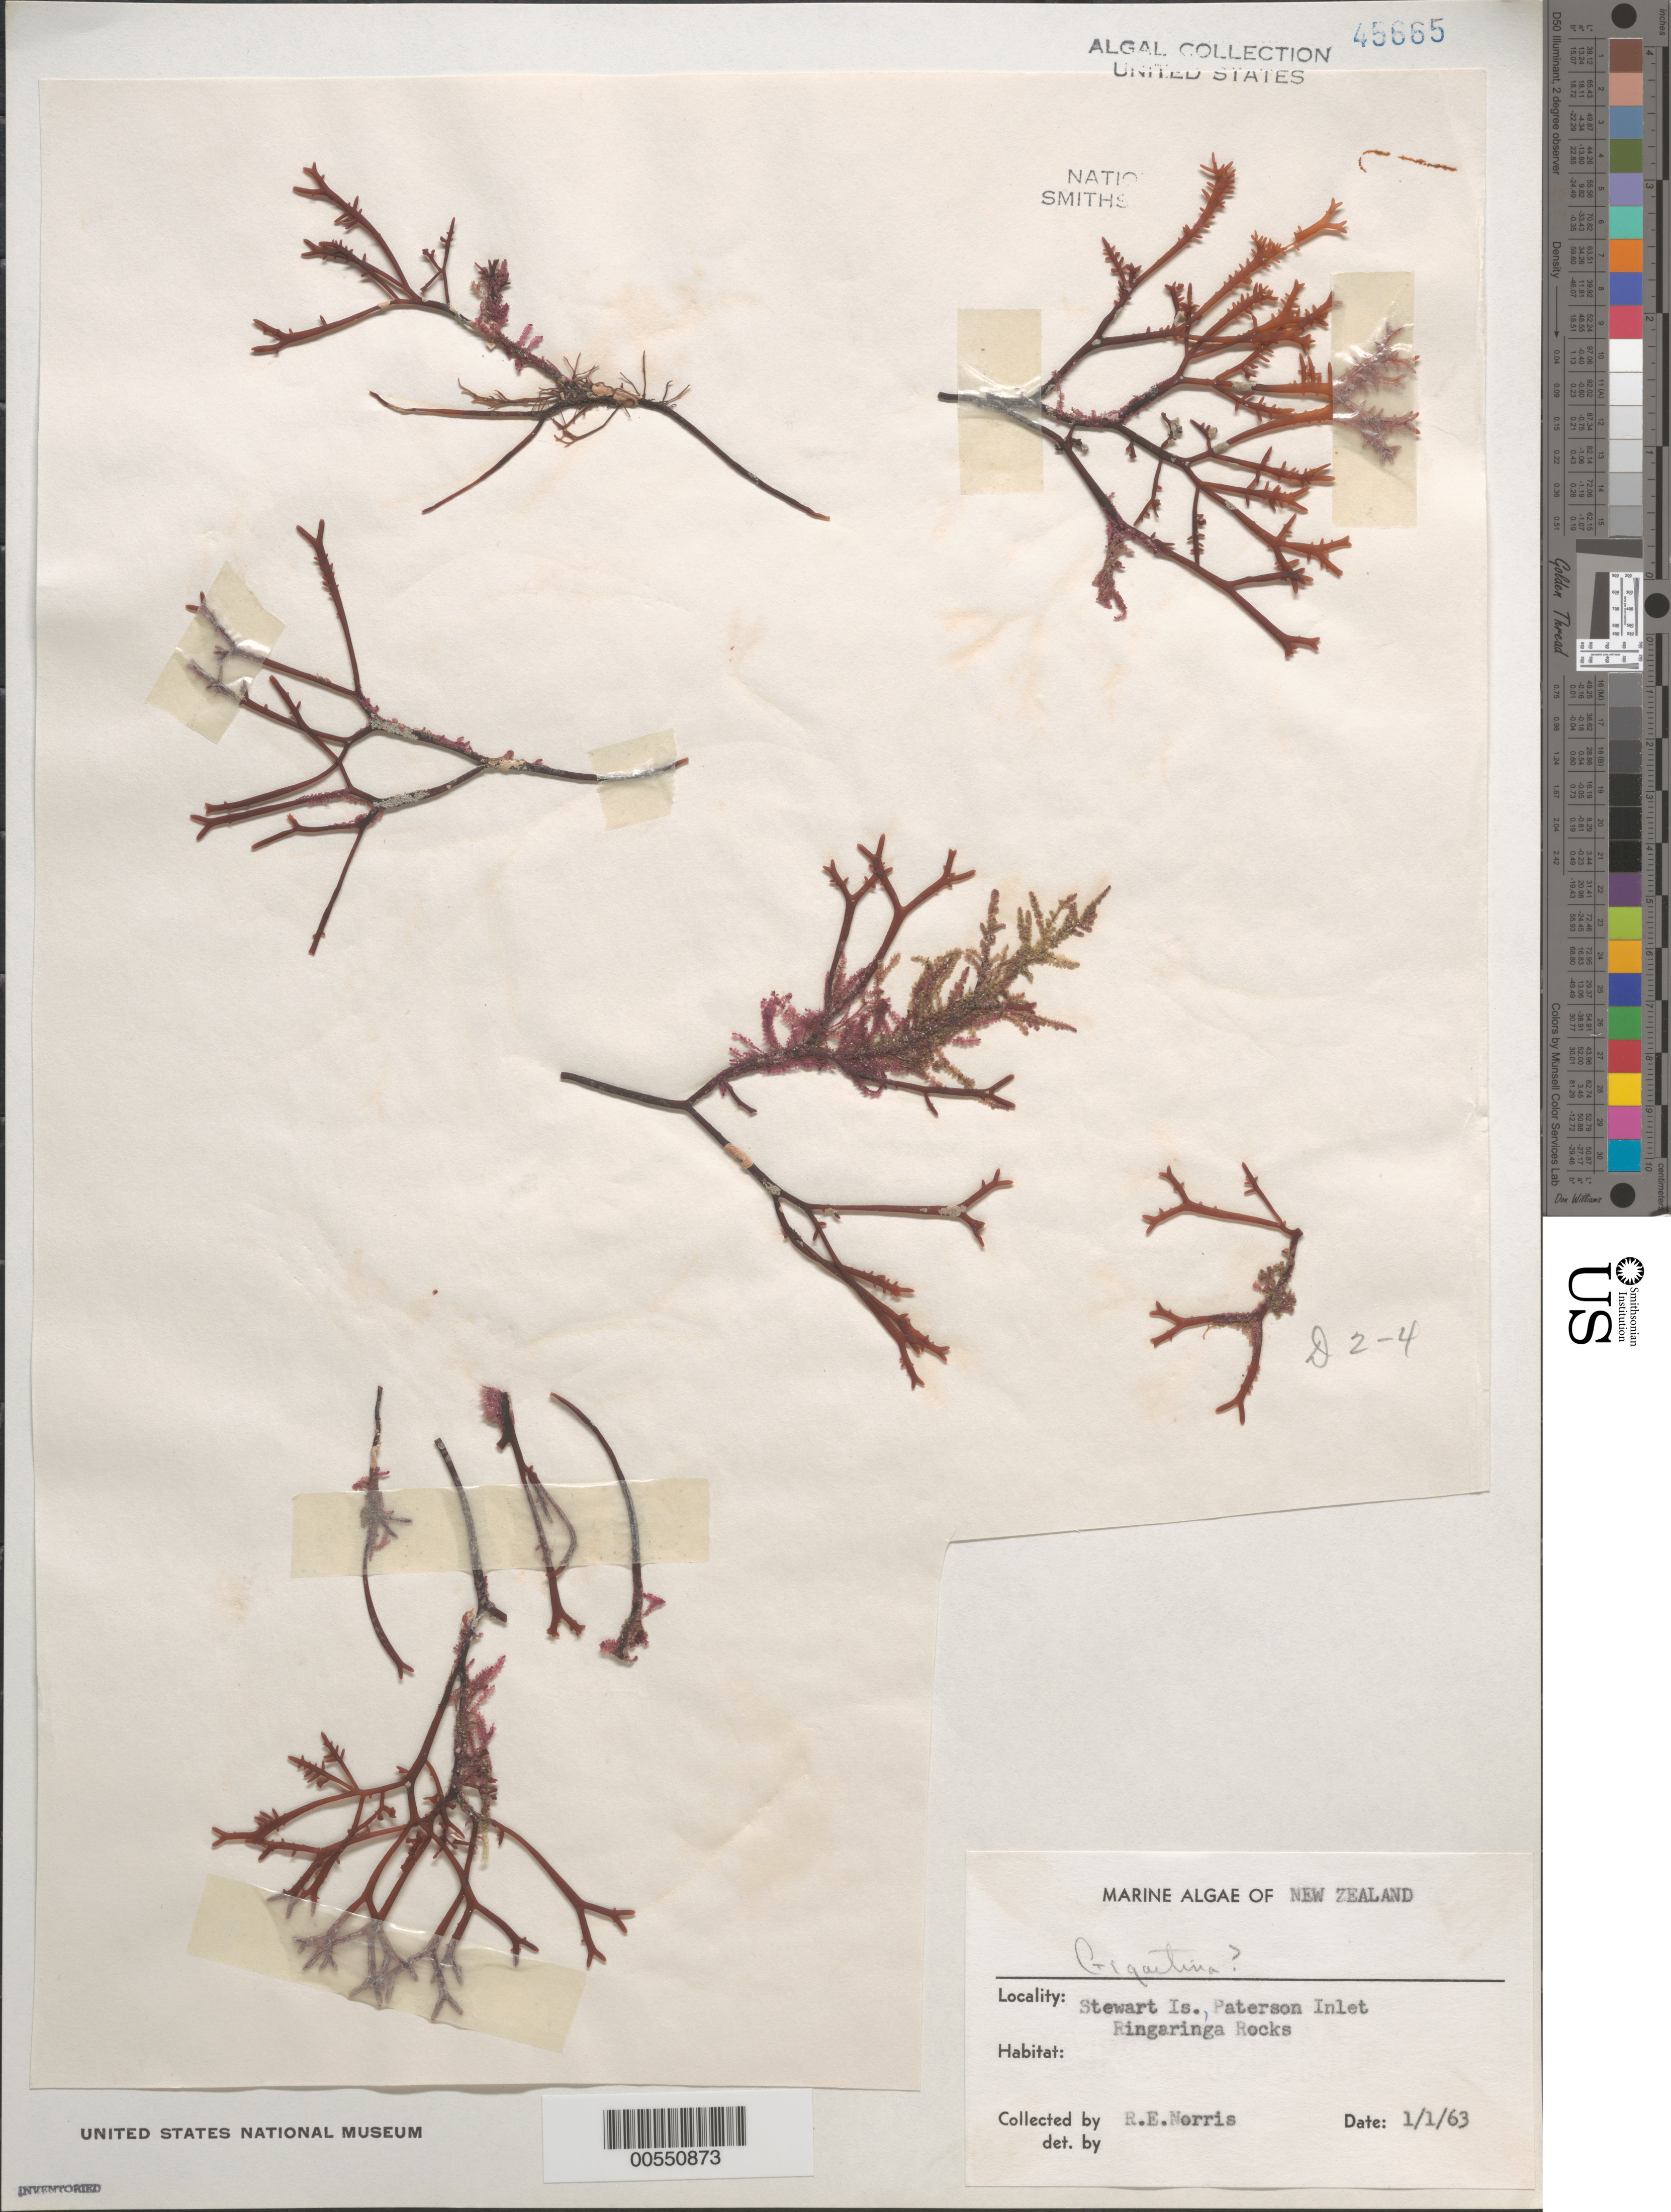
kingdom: Plantae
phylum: Rhodophyta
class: Florideophyceae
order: Gigartinales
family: Gigartinaceae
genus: Gigartina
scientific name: Gigartina sp.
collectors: R. E. Norris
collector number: D2-4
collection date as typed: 01 Jan 1963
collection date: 1963-01-01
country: New Zealand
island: Stewart Island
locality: Paterson Inlet, Ringaringa Rocks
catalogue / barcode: US 45665